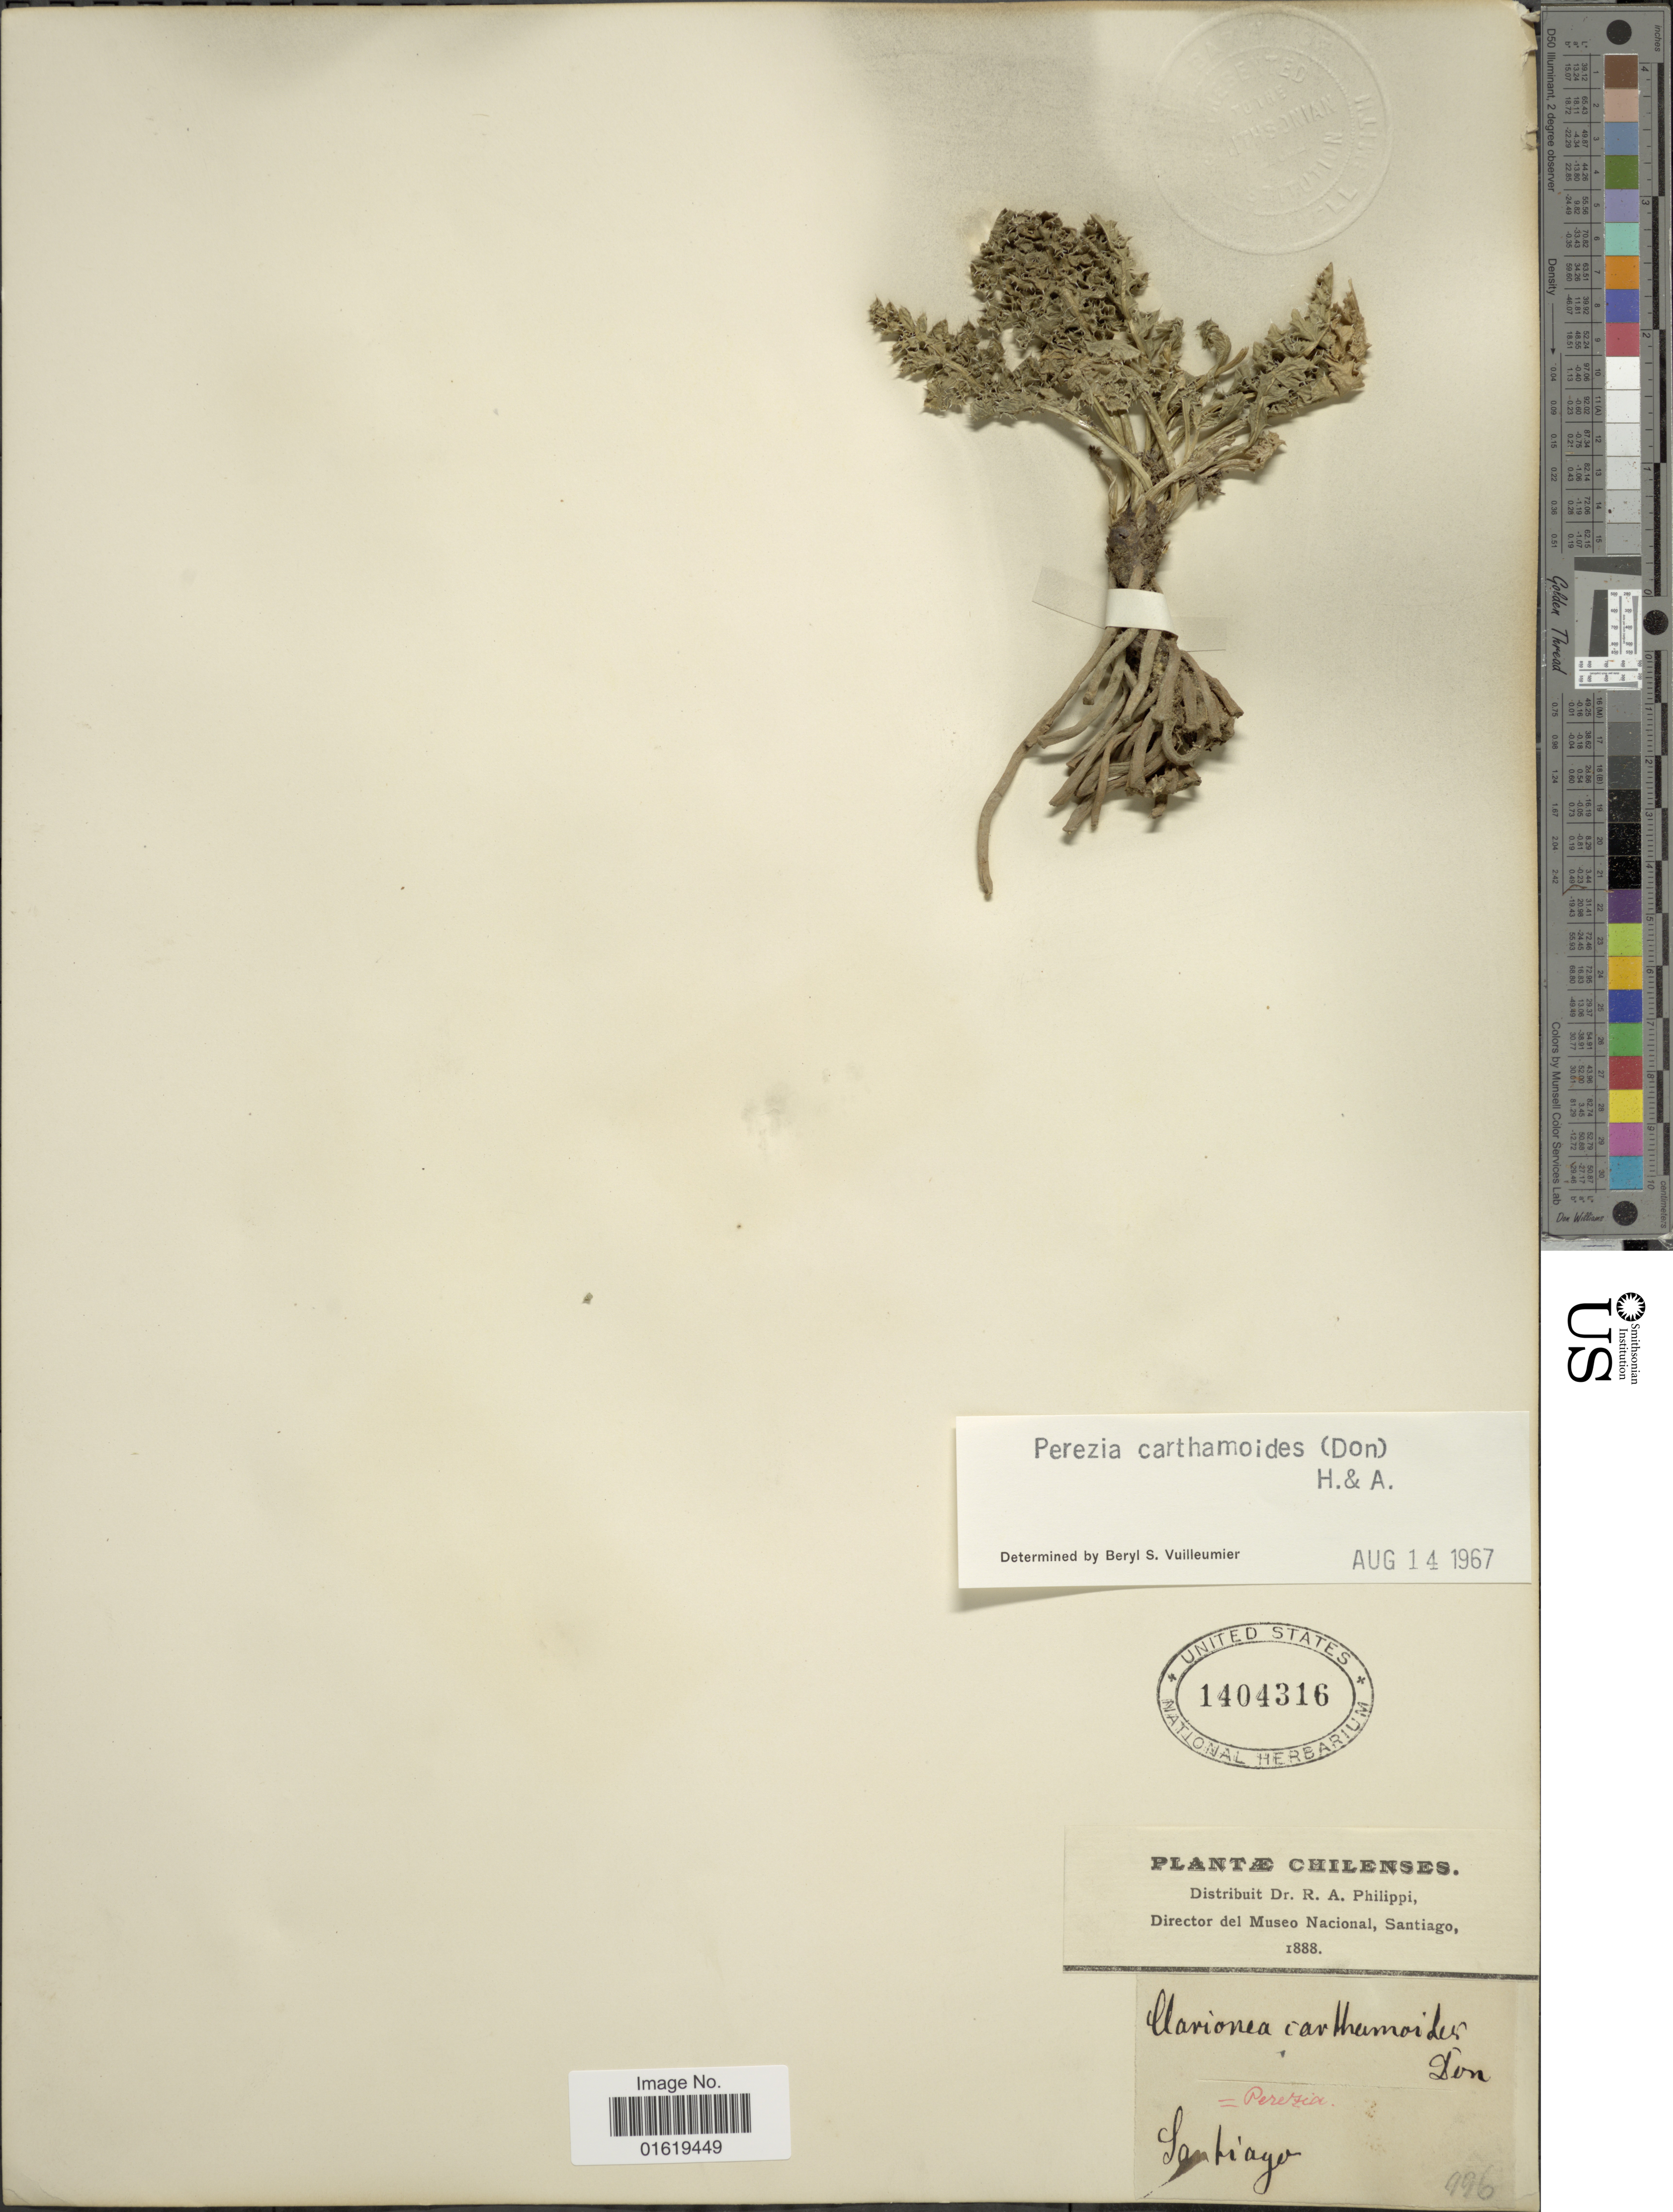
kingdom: Plantae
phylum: Tracheophyta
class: Magnoliopsida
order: Asterales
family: Asteraceae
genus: Perezia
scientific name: Perezia carthamoides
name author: (D. Don) Hook. & Arn.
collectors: R. A. Philippi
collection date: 1888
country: Chile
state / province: Región Metropolitana (RM)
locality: Santiago.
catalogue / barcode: US 1404316